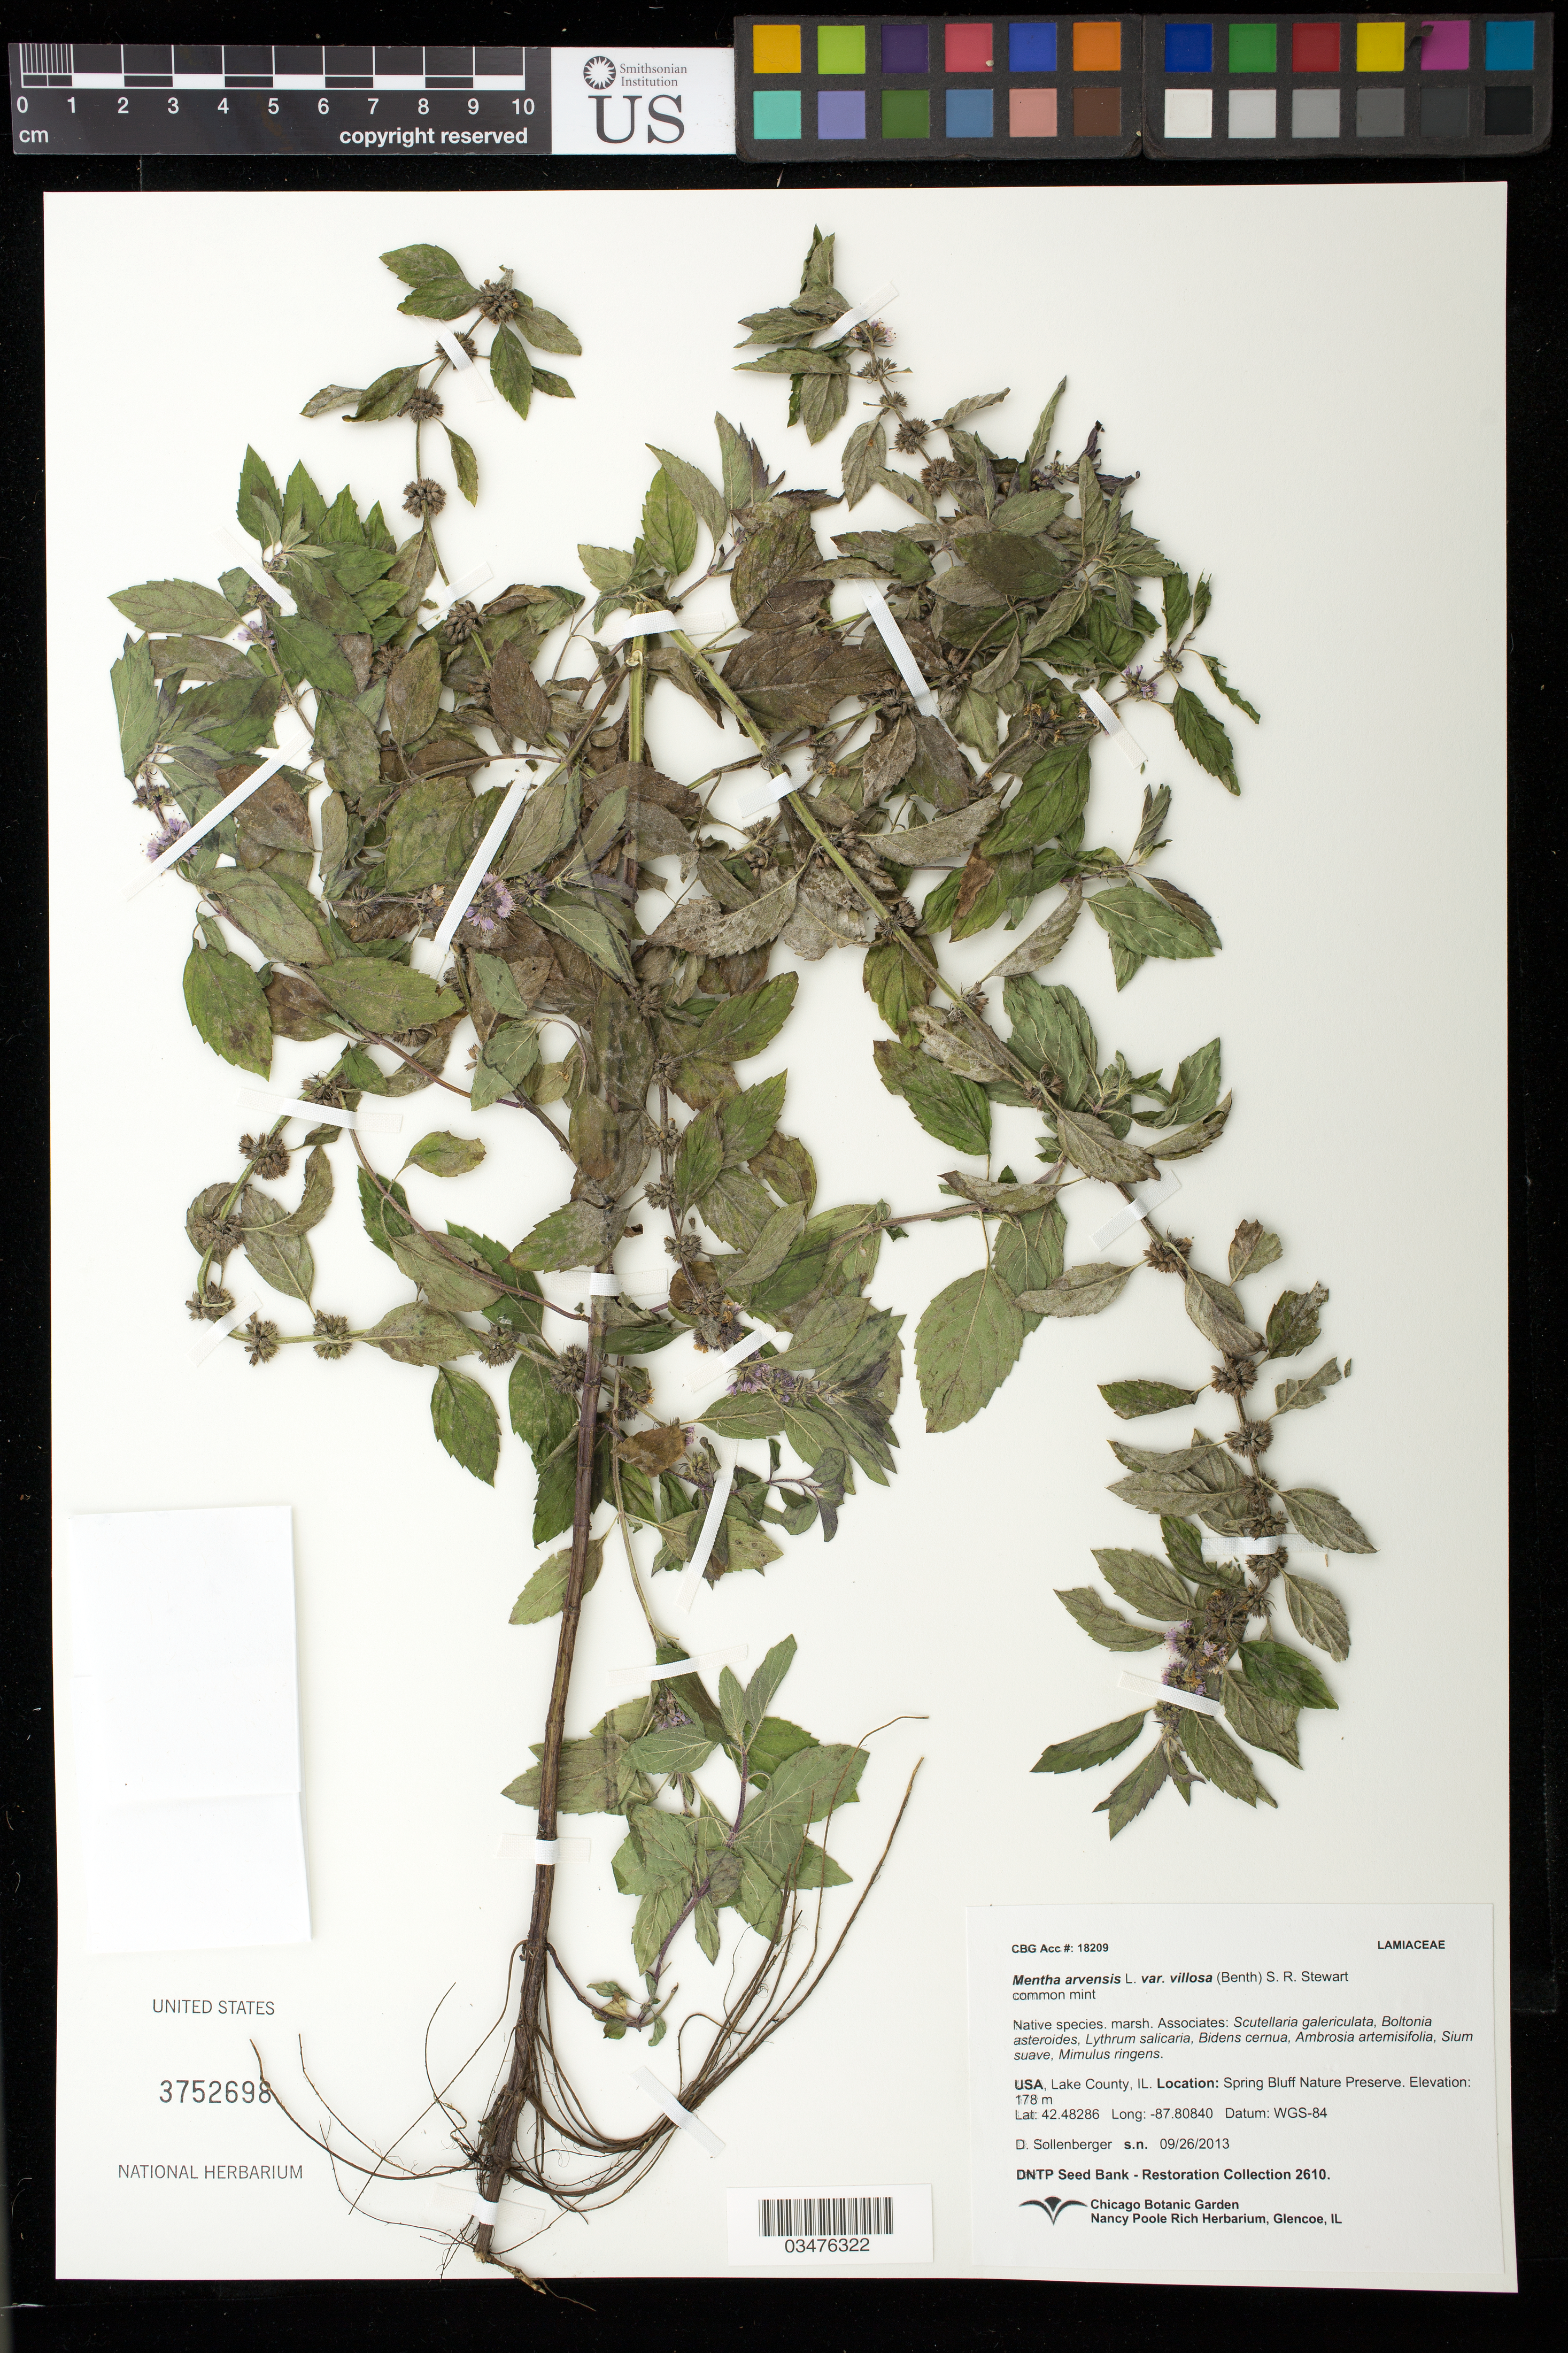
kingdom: Plantae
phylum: Tracheophyta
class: Magnoliopsida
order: Lamiales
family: Lamiaceae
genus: Mentha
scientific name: Mentha arvensis var. villosa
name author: (Benth.) S.R. Stewart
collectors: D. Sollenberger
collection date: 2013-09-26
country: United States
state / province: Illinois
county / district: Lake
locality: Spring Bluff Nature Preserve..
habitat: Marsh. With Boltonia asteroides, Bidens cernua, Sium suave, ect.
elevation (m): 178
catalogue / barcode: US 3752698